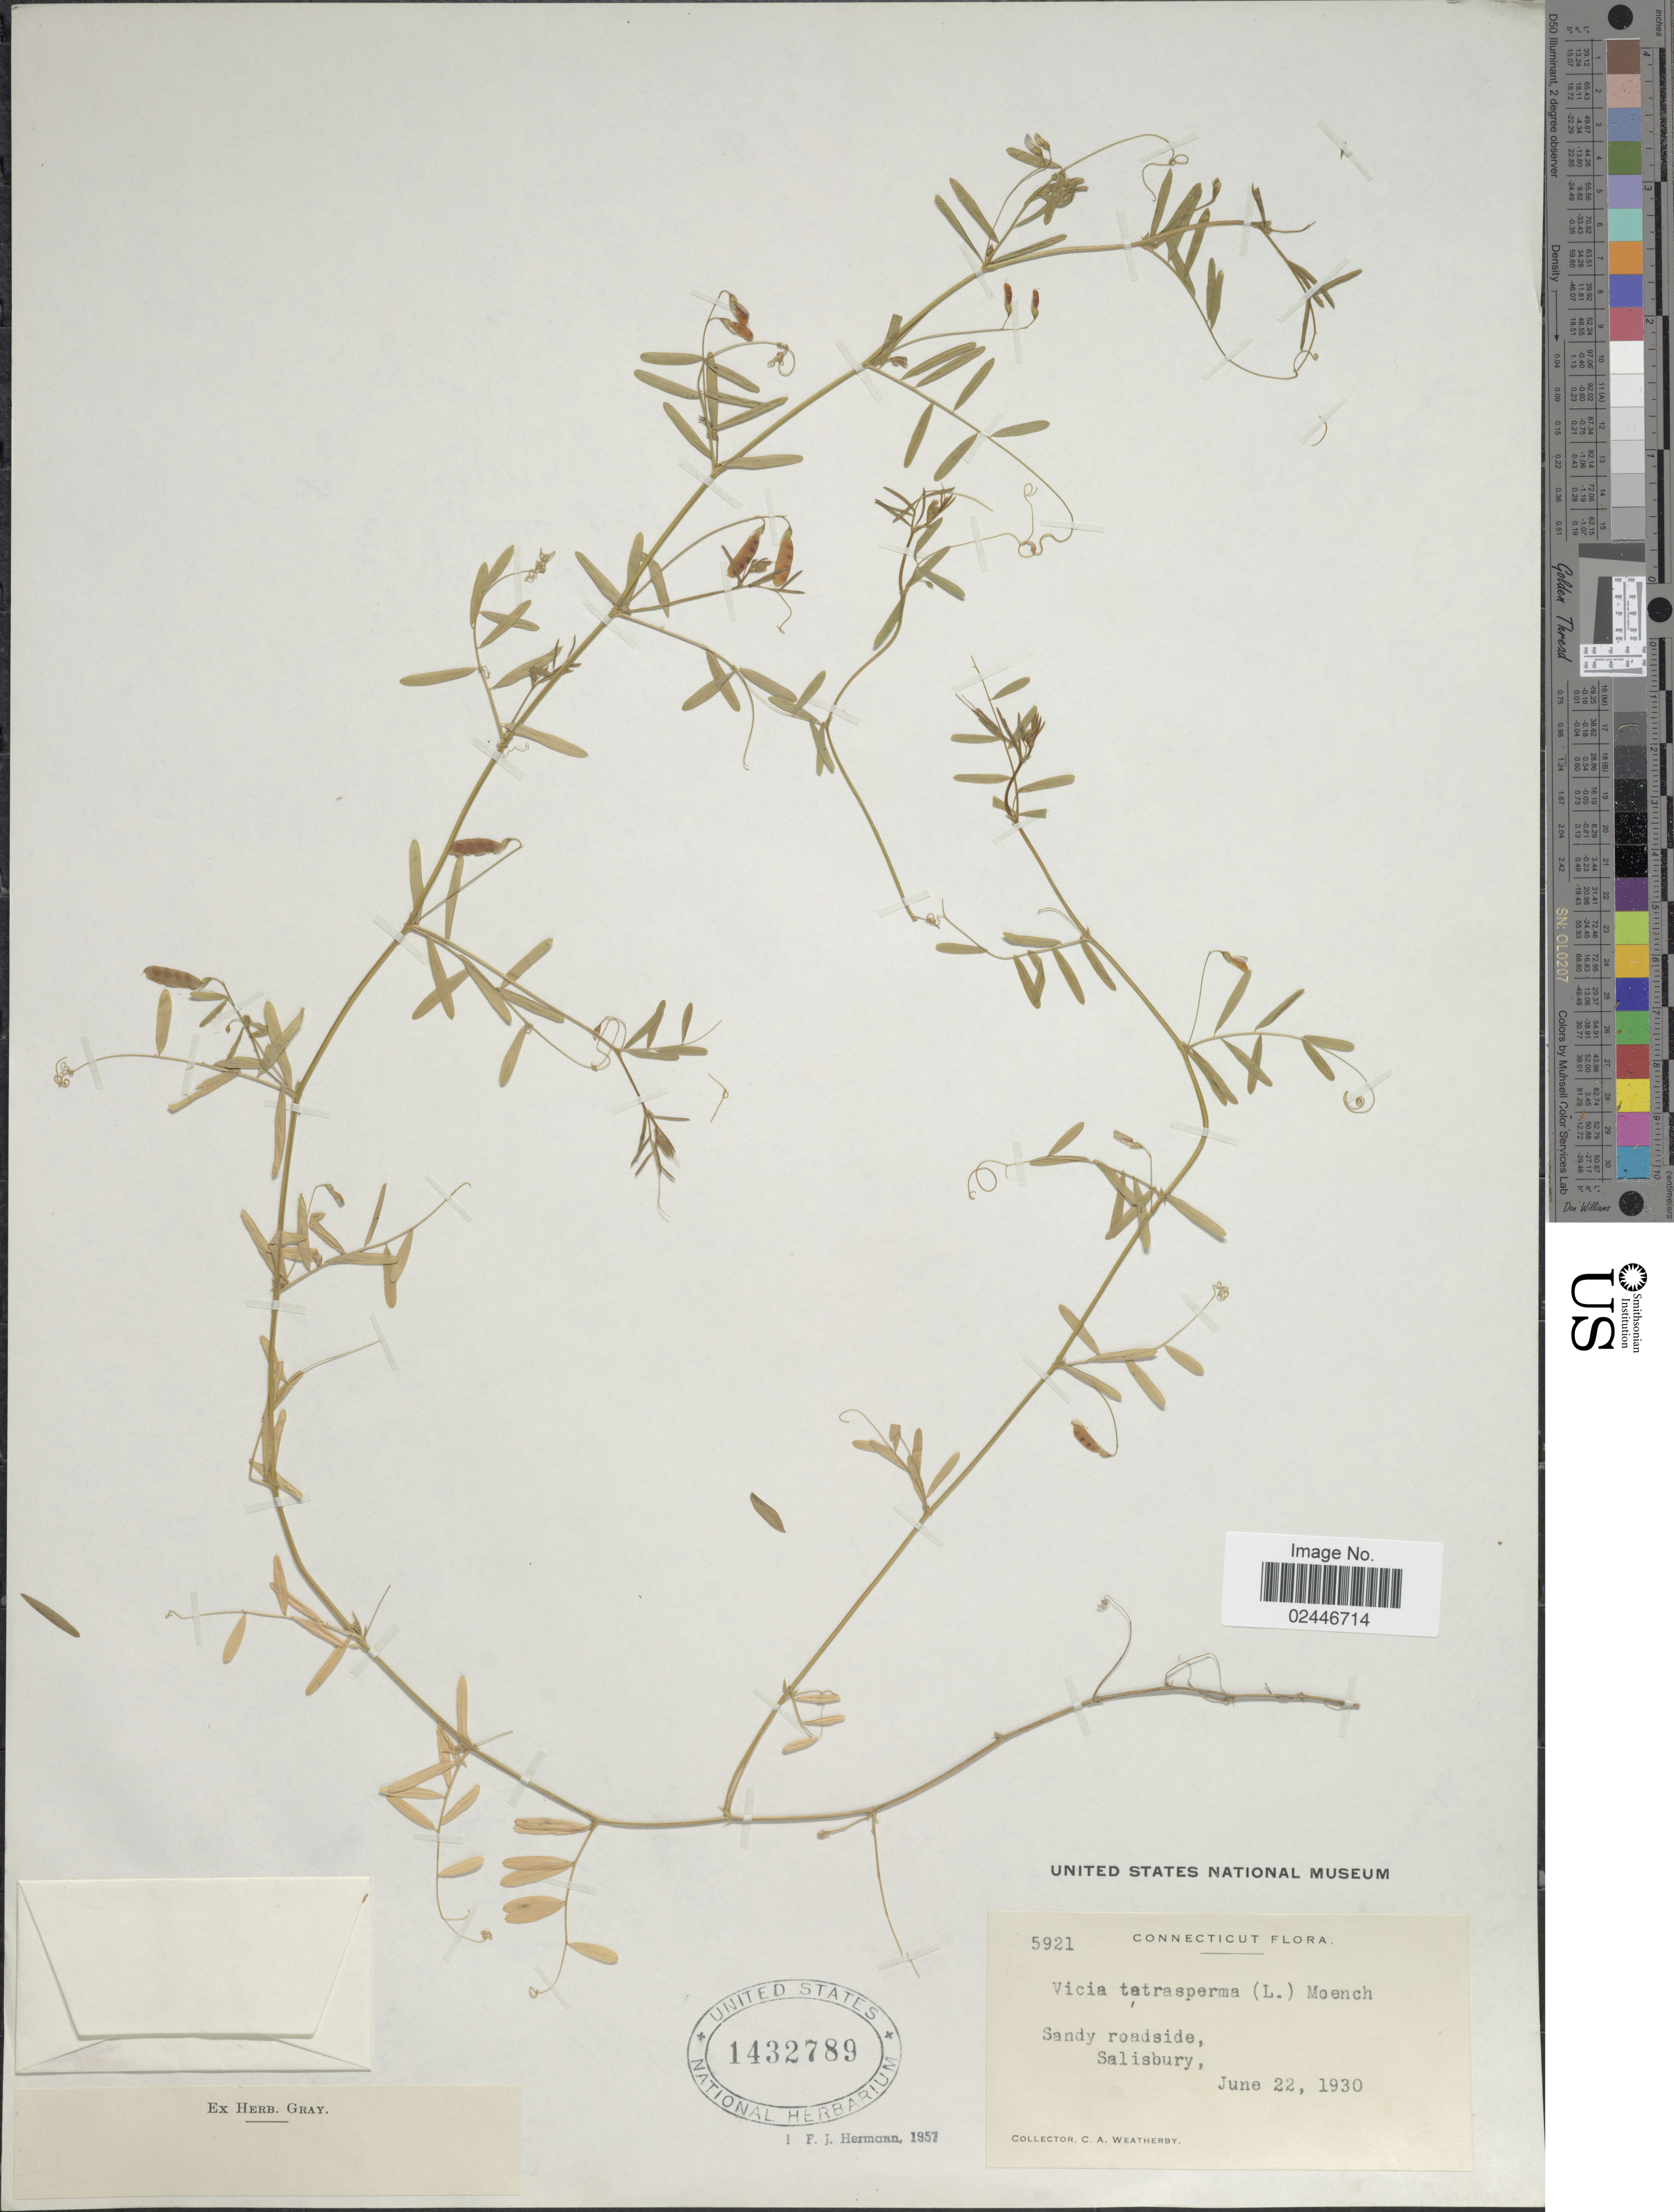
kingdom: Plantae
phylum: Tracheophyta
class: Magnoliopsida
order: Fabales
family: Fabaceae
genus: Vicia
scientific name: Vicia tetrasperma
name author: (L.) Schreb.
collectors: C. A. Weatherby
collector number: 5921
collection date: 1930-06-22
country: United States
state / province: Connecticut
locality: Sandy roadside, Salisbury.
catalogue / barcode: US 1432789